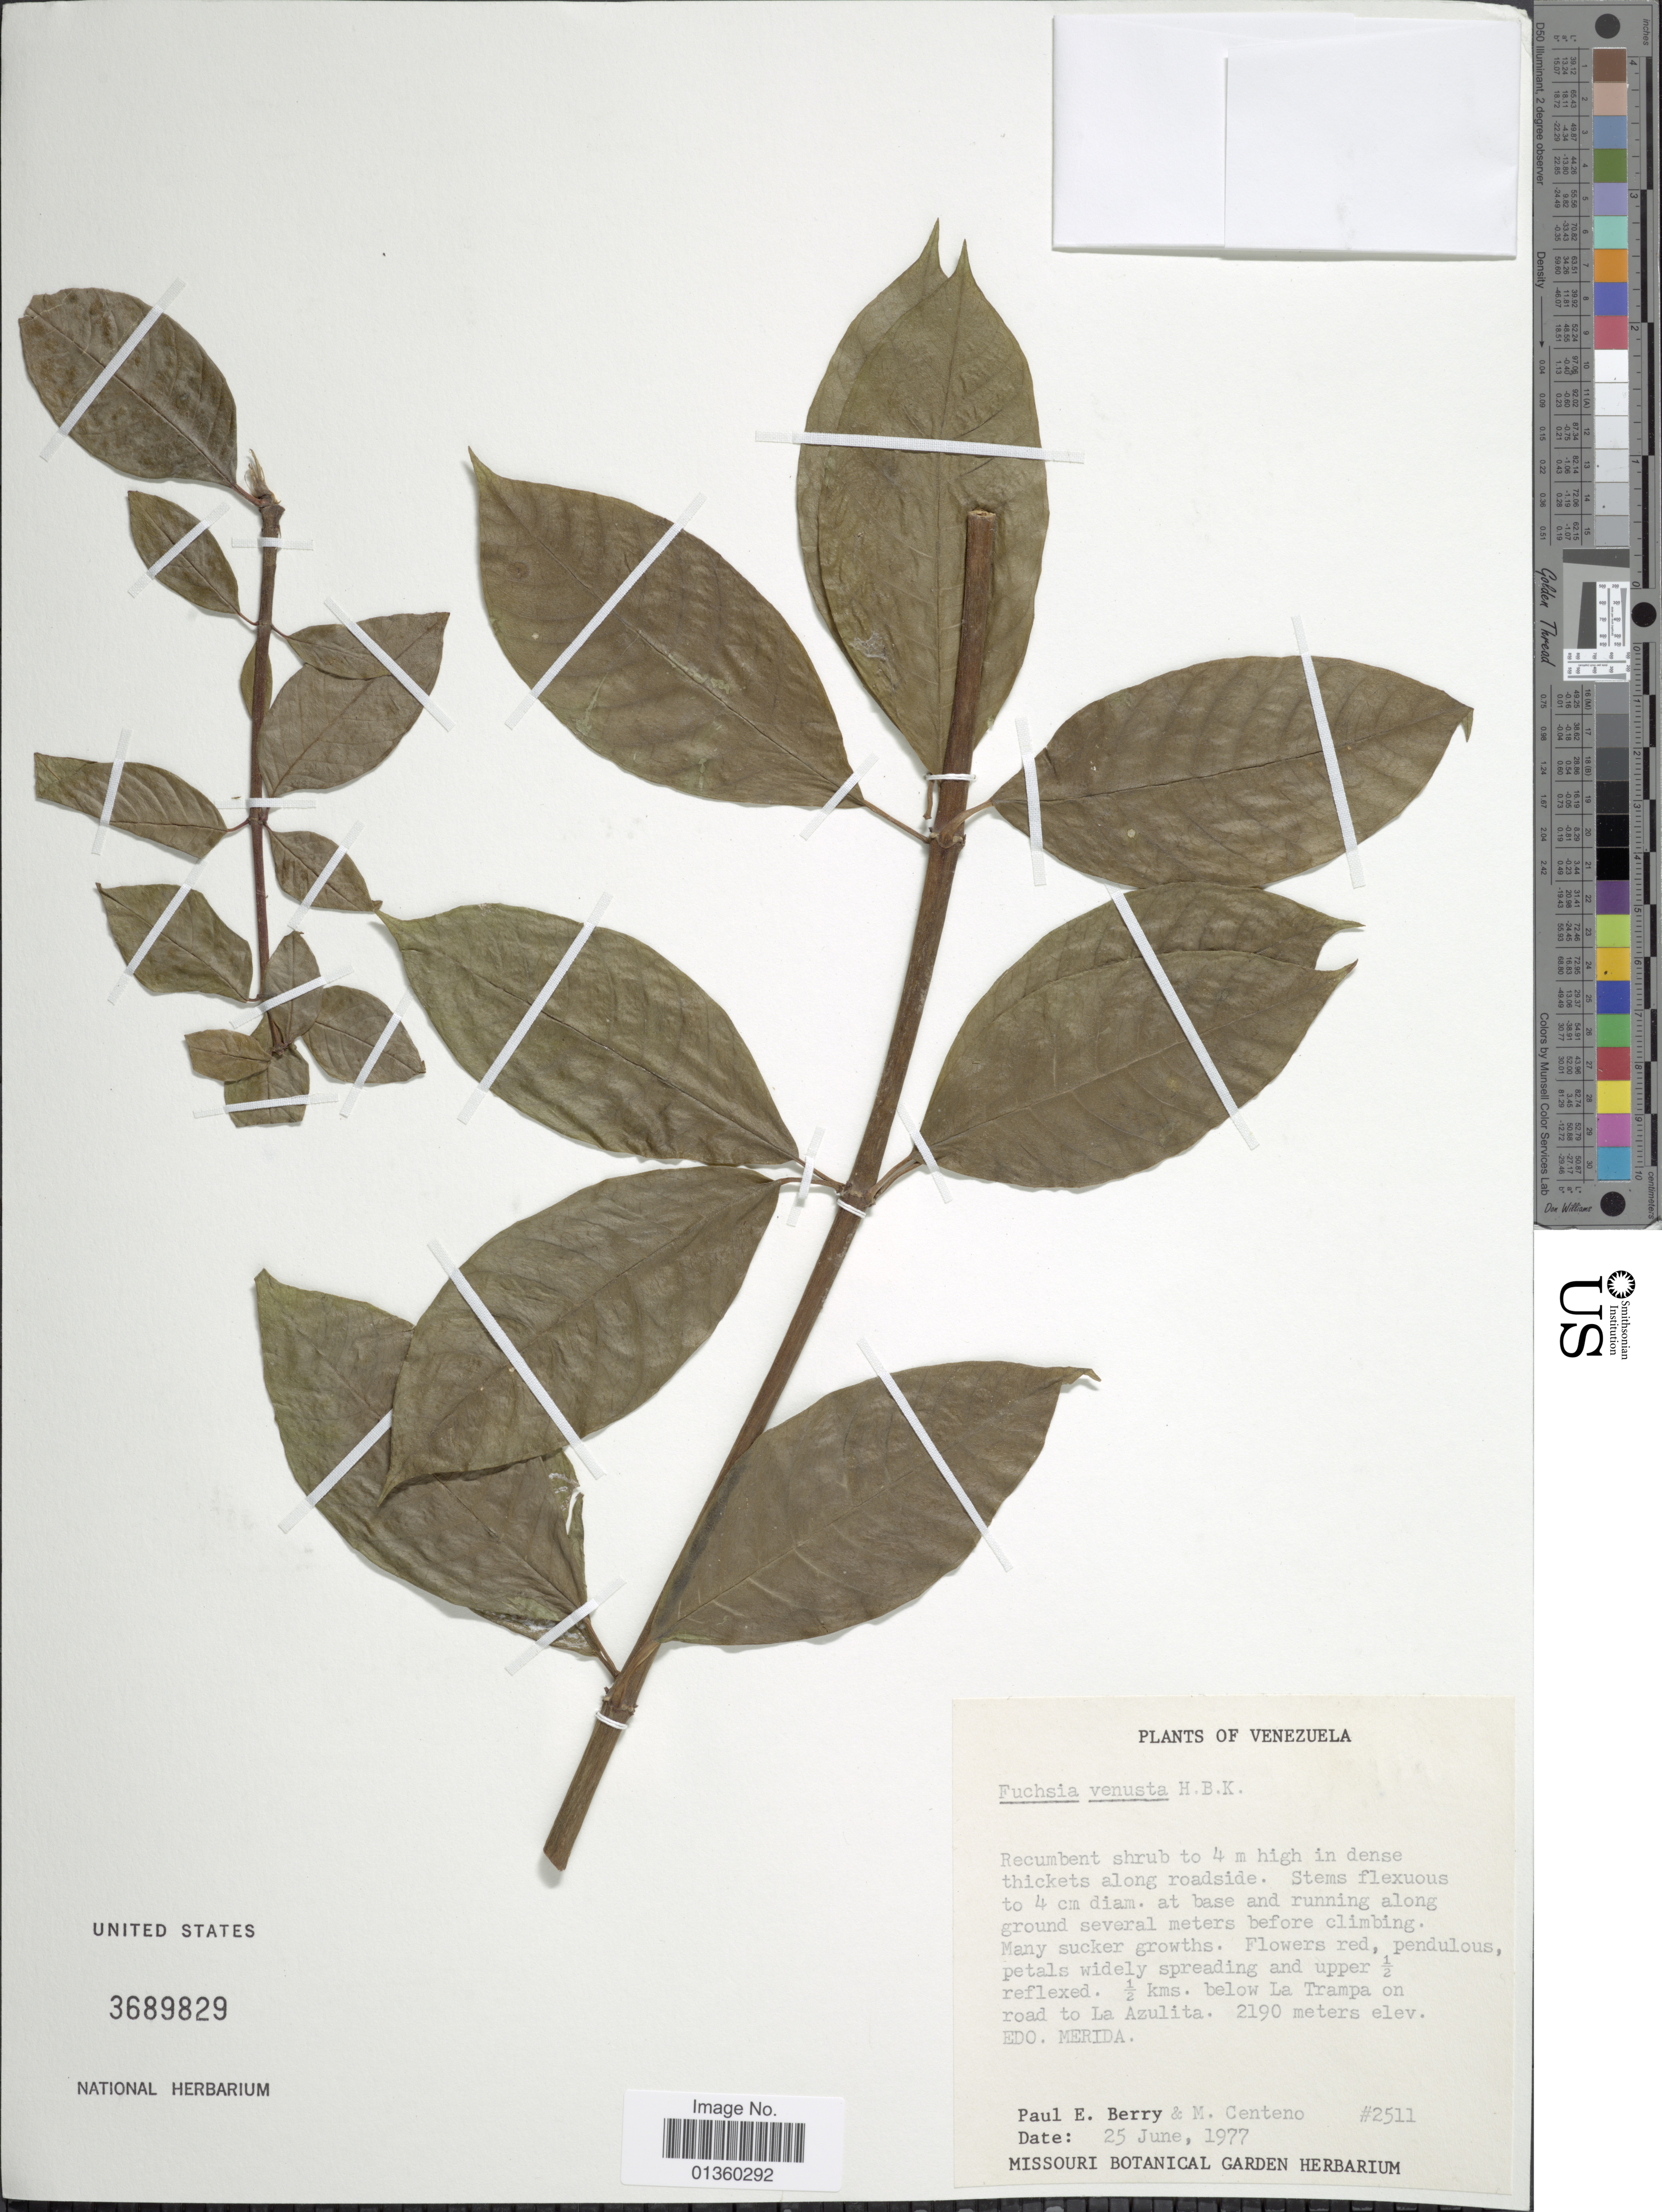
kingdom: Plantae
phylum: Tracheophyta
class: Magnoliopsida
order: Myrtales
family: Onagraceae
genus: Fuchsia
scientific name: Fuchsia venusta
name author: Kunth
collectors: P. E. Berry & M. Centeno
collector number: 2511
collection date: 1977-06-25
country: Venezuela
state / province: Mérida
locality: ½ kms. below La Trampa on road to La Azulita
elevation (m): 2190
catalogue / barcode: US 3689829